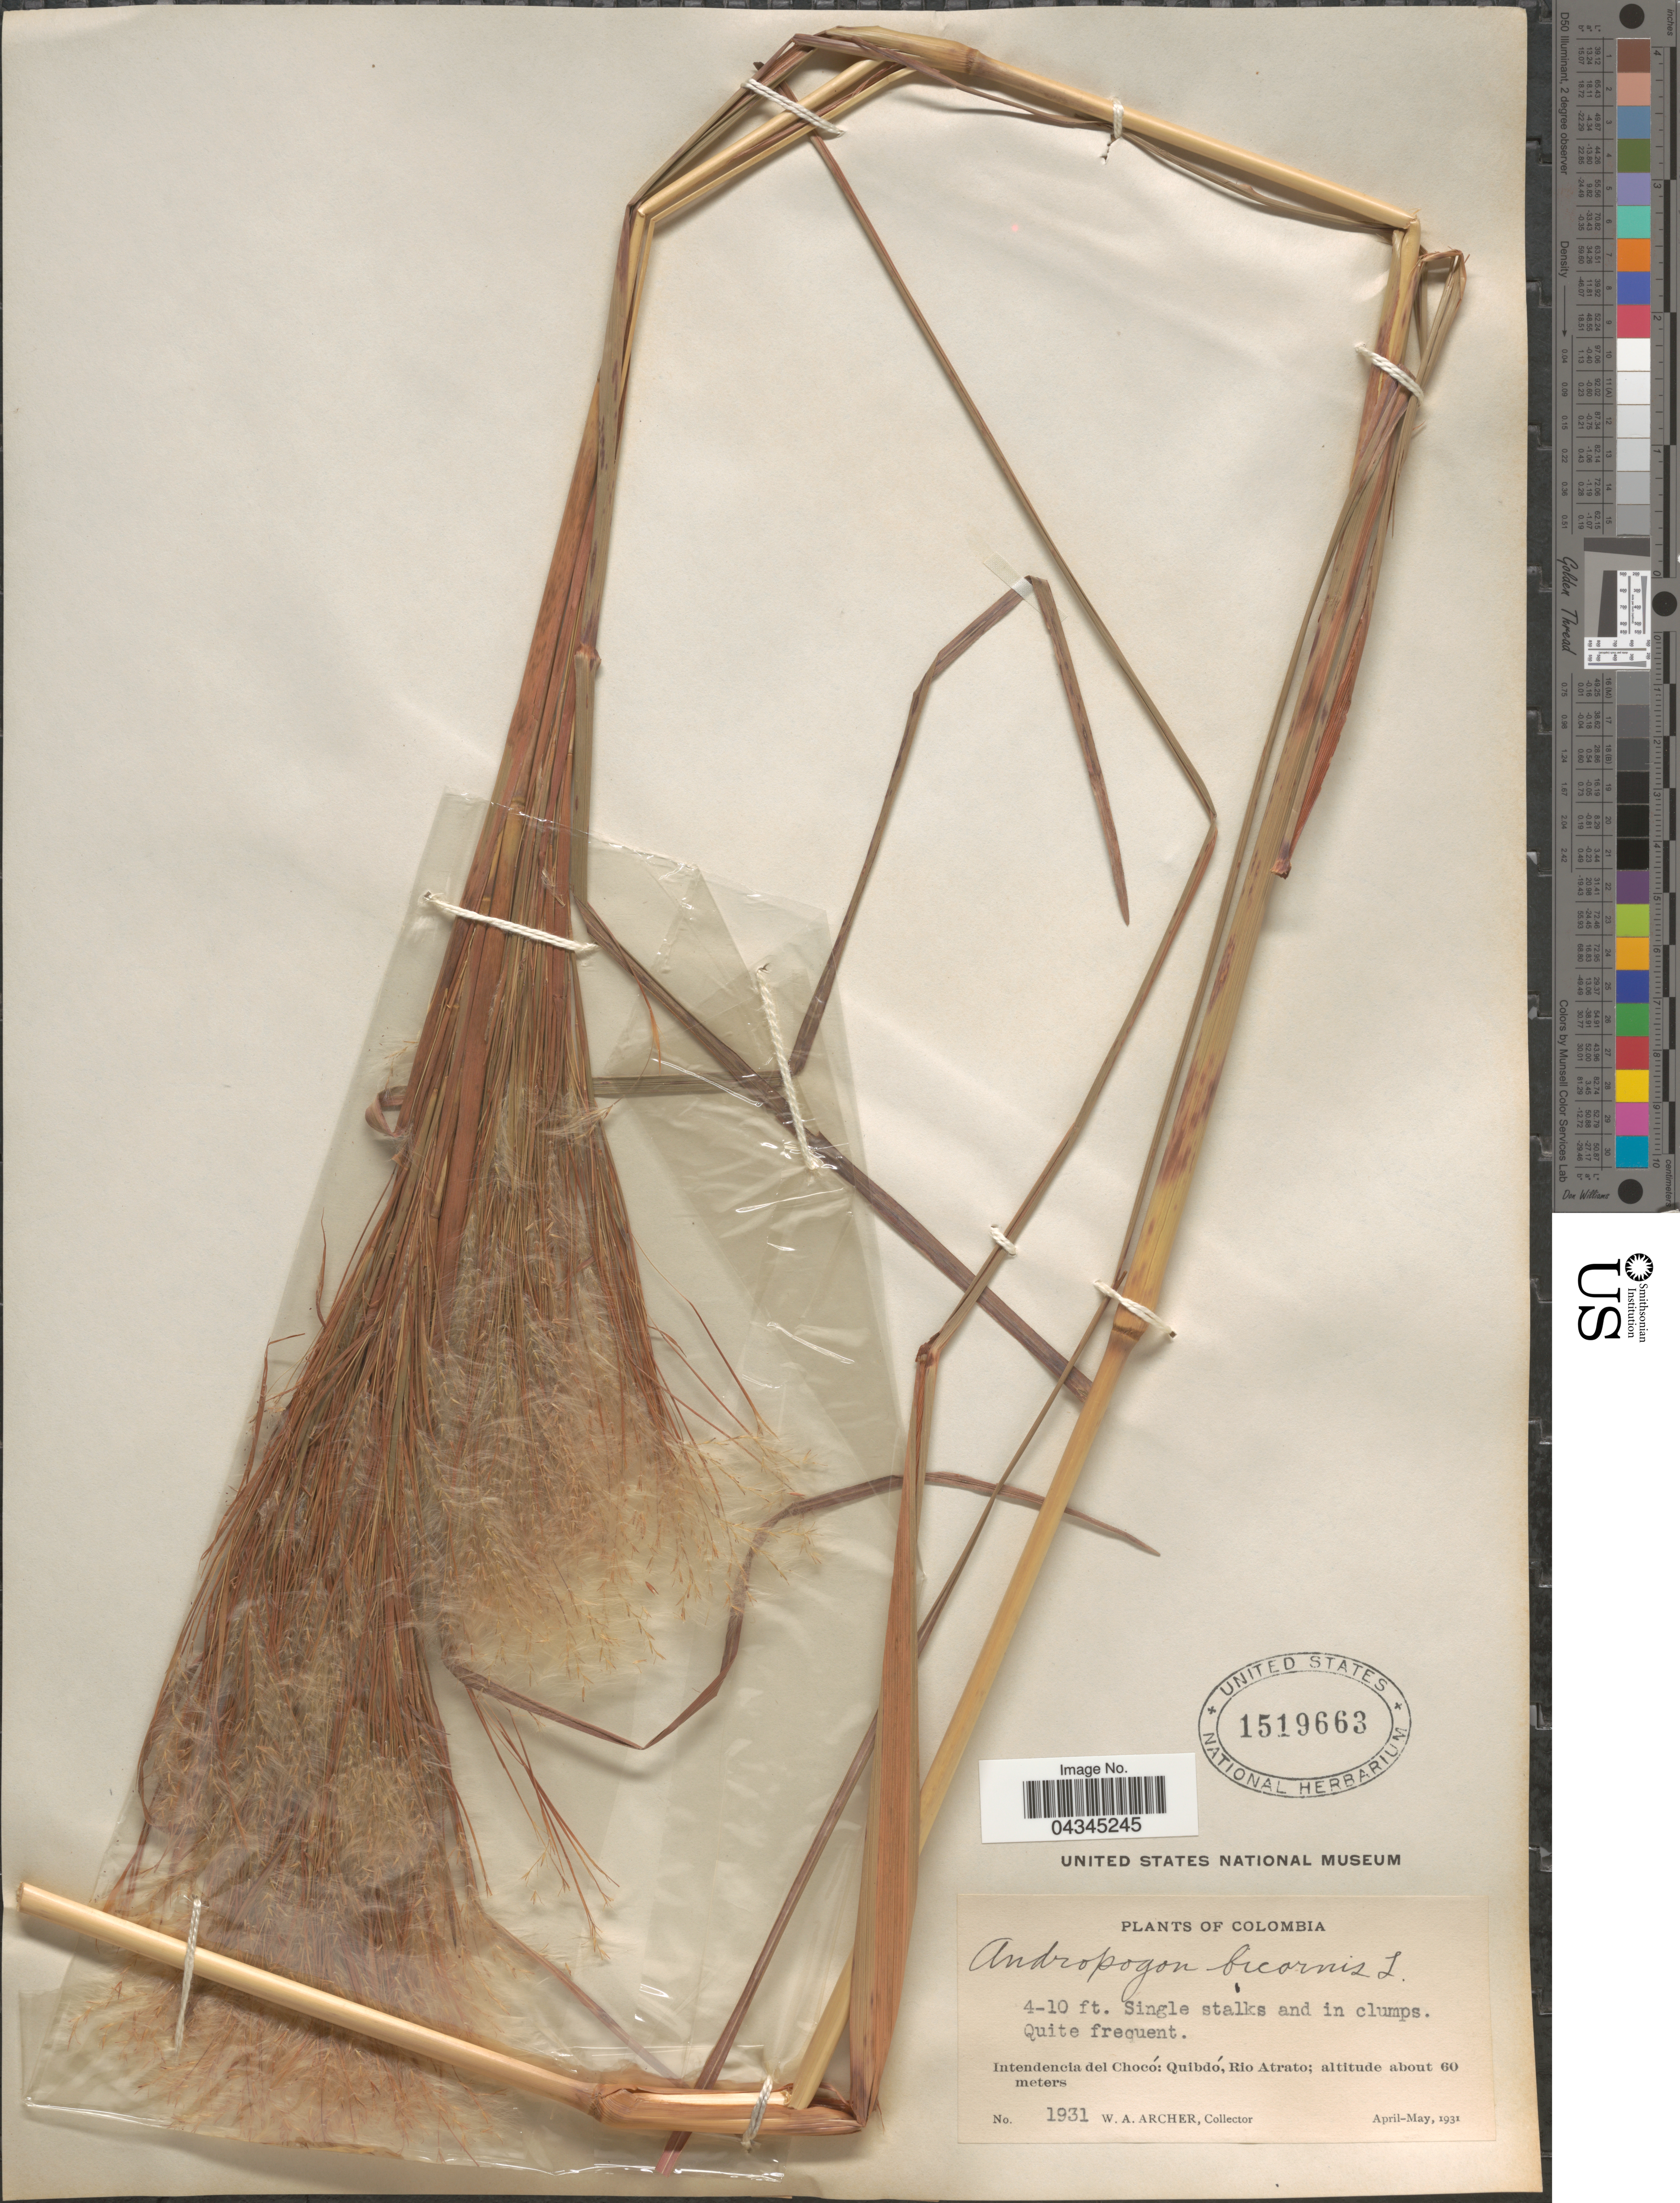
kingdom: Plantae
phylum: Tracheophyta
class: Liliopsida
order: Poales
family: Poaceae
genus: Andropogon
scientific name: Andropogon bicornis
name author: L.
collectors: W. Archer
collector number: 1931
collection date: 1931-04/1931-05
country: Colombia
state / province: Chocó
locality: Intendencia del Chocó: Quibdó, Rio Atrato.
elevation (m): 60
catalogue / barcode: US 1519663